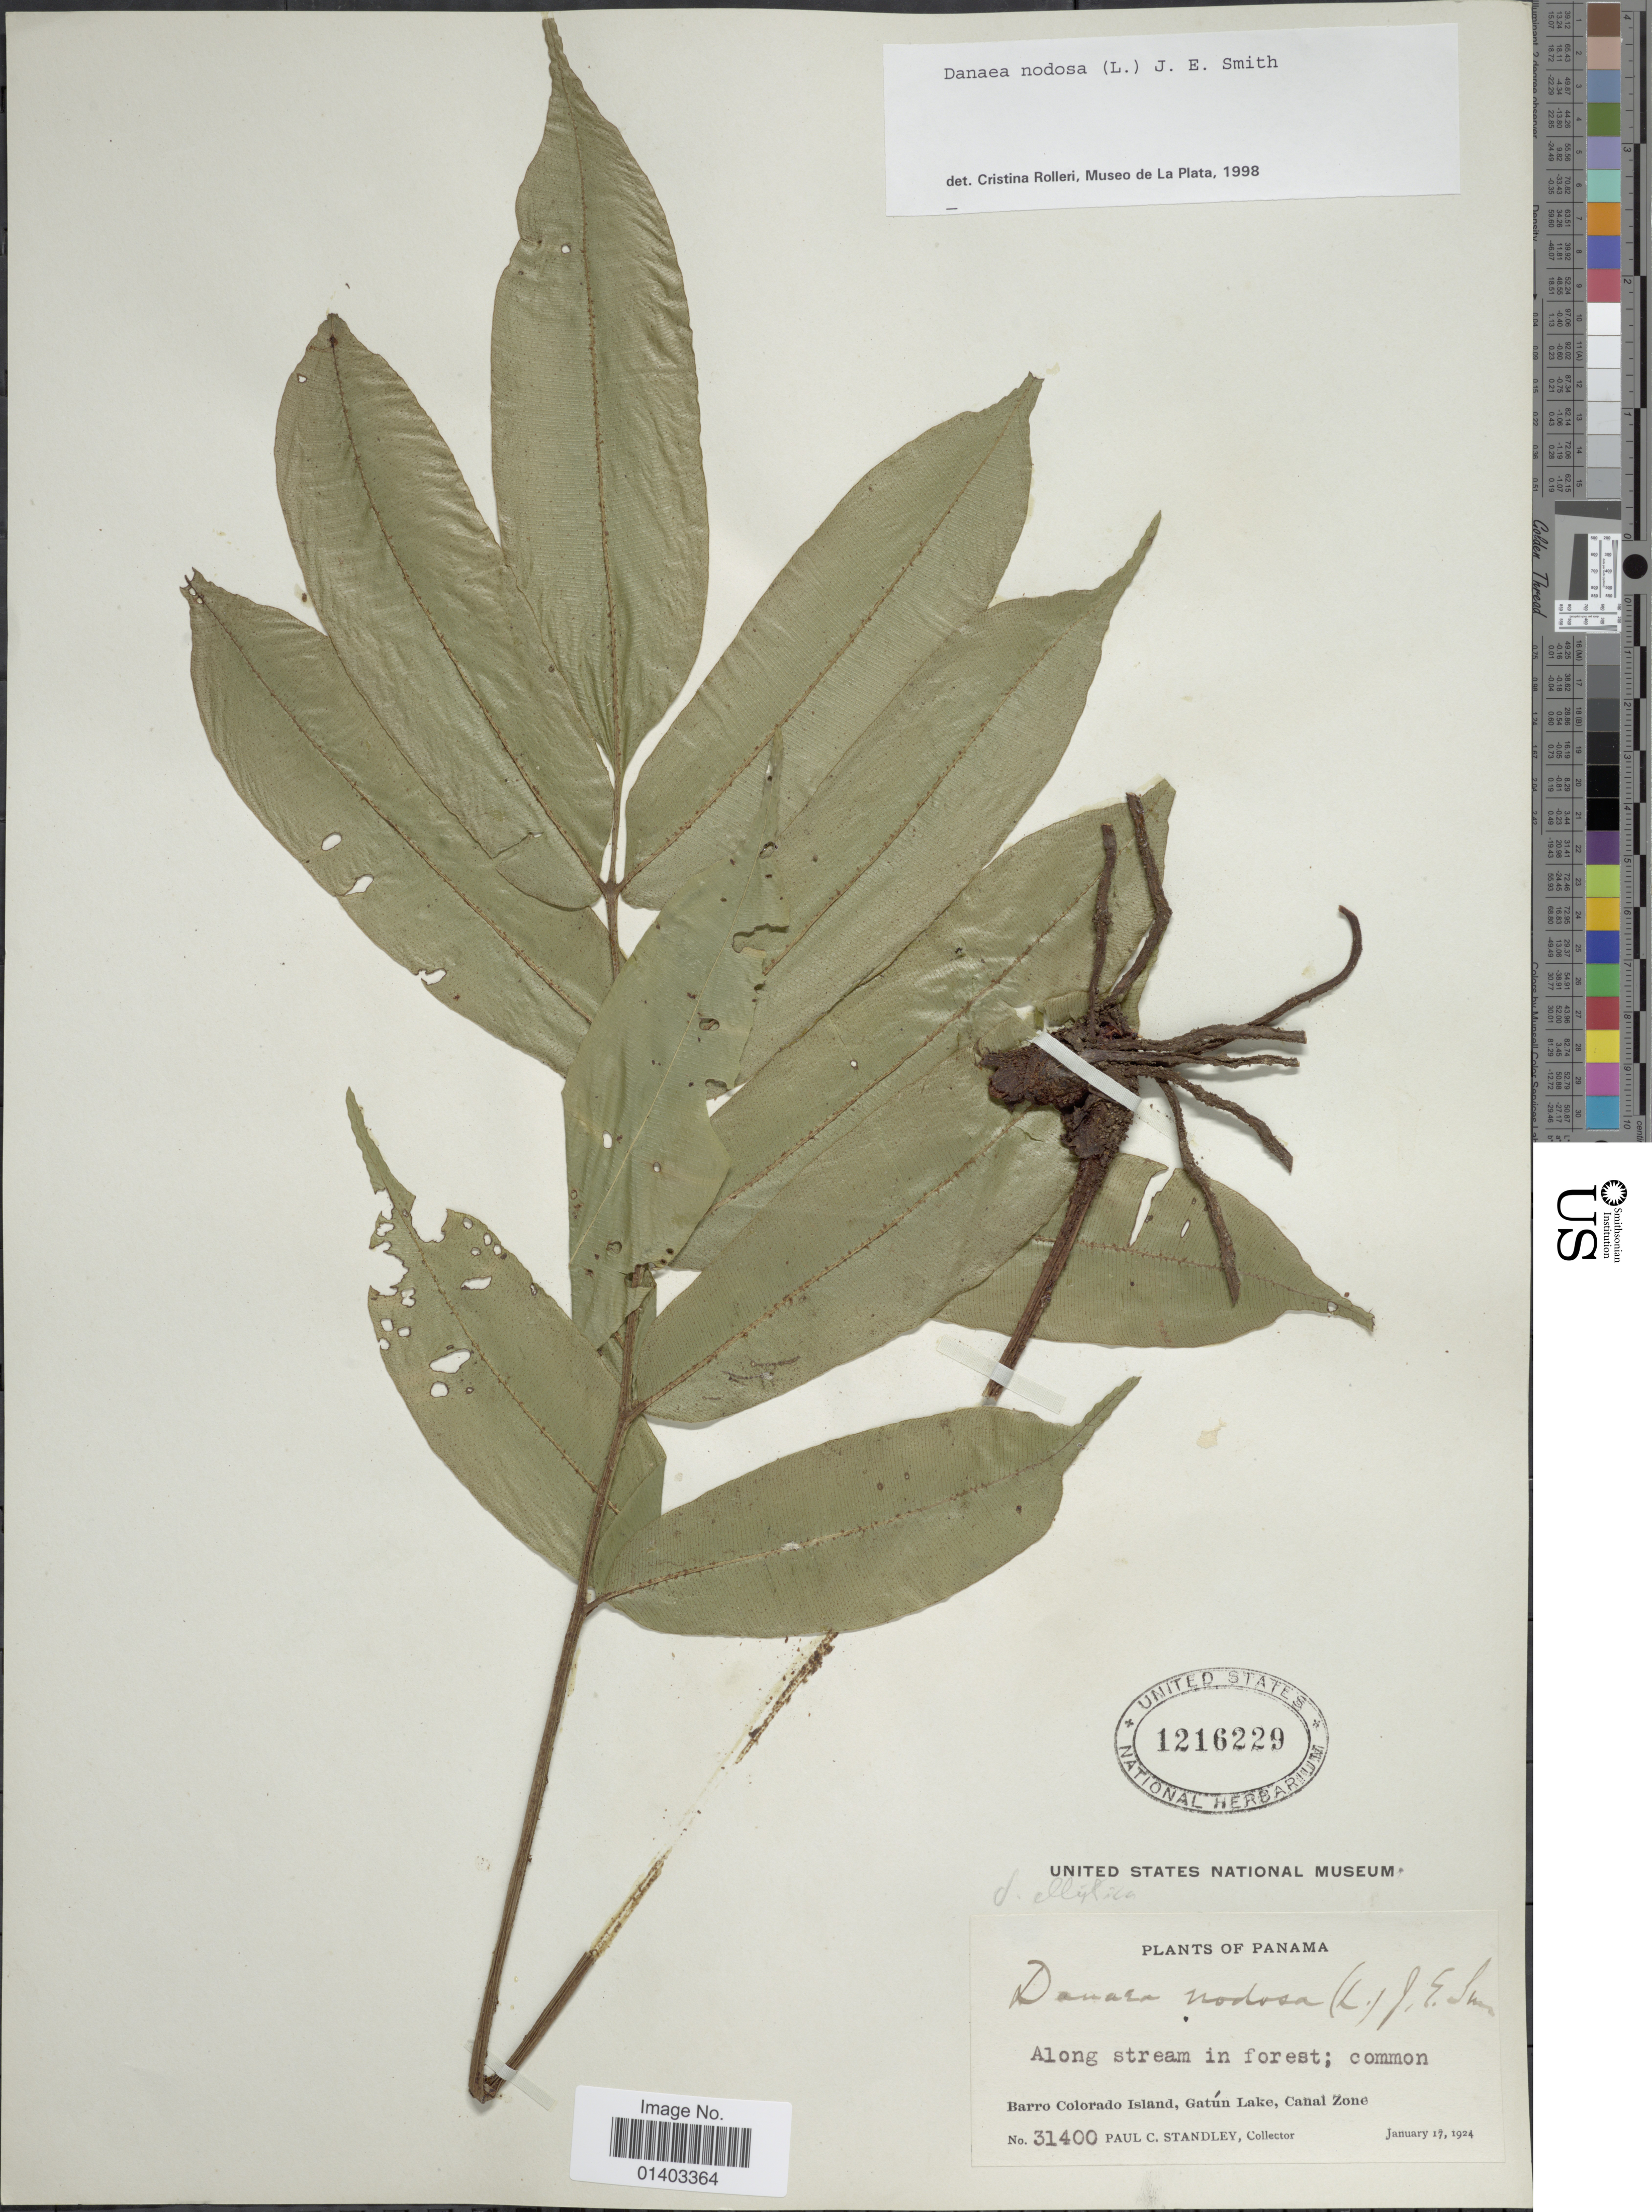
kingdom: Plantae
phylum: Tracheophyta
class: Polypodiopsida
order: Marattiales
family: Marattiaceae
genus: Danaea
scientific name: Danaea nodosa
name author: (L.) Sm.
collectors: P. C. Standley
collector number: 31400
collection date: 1924-01-17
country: Panama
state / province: Panamá Oeste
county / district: Canal Zone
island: Barro Colorado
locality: Along stream in forest, barro Colorado island, Gatún Lake, canal Zone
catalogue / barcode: US 1216229